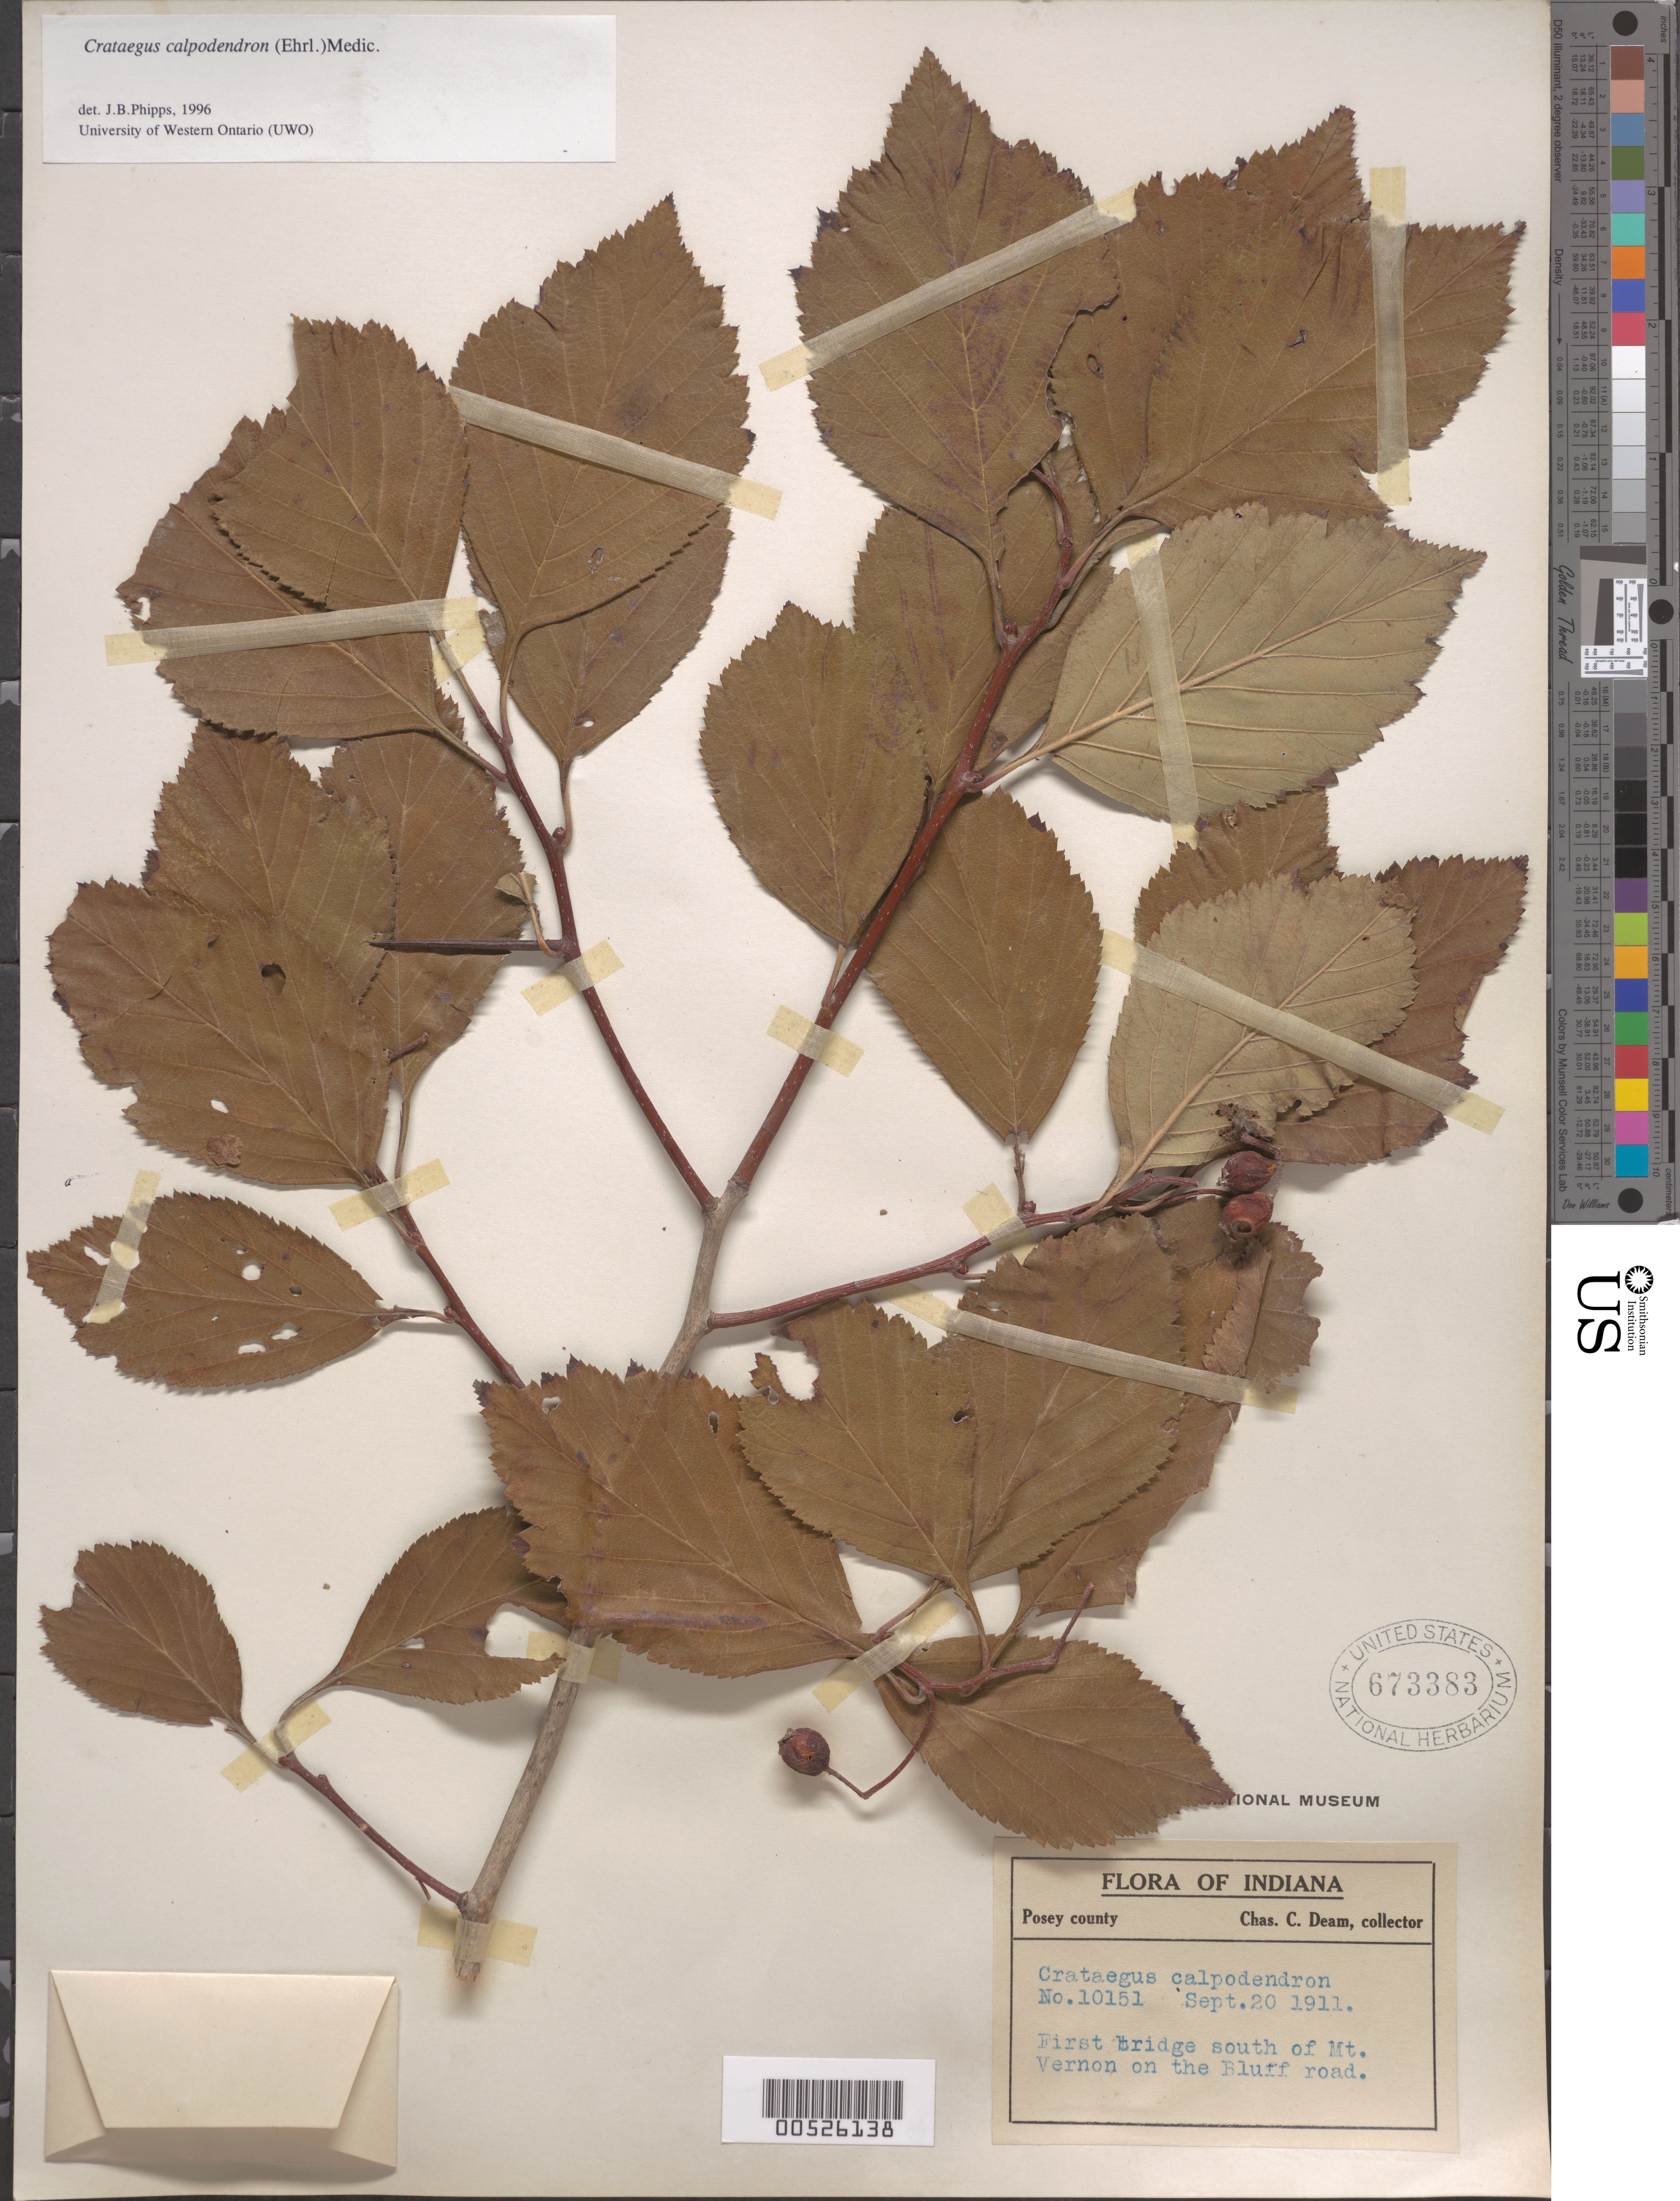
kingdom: Plantae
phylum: Tracheophyta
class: Magnoliopsida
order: Rosales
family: Rosaceae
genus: Crataegus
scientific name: Crataegus calpodendron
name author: (Ehrh.) Medik.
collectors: C. C. Deam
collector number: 10151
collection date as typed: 20 Sep 1911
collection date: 1911-09-20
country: United States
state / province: Indiana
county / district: Posey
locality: First bridge S of Mt. Vernon on the bluff road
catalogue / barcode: US 673383